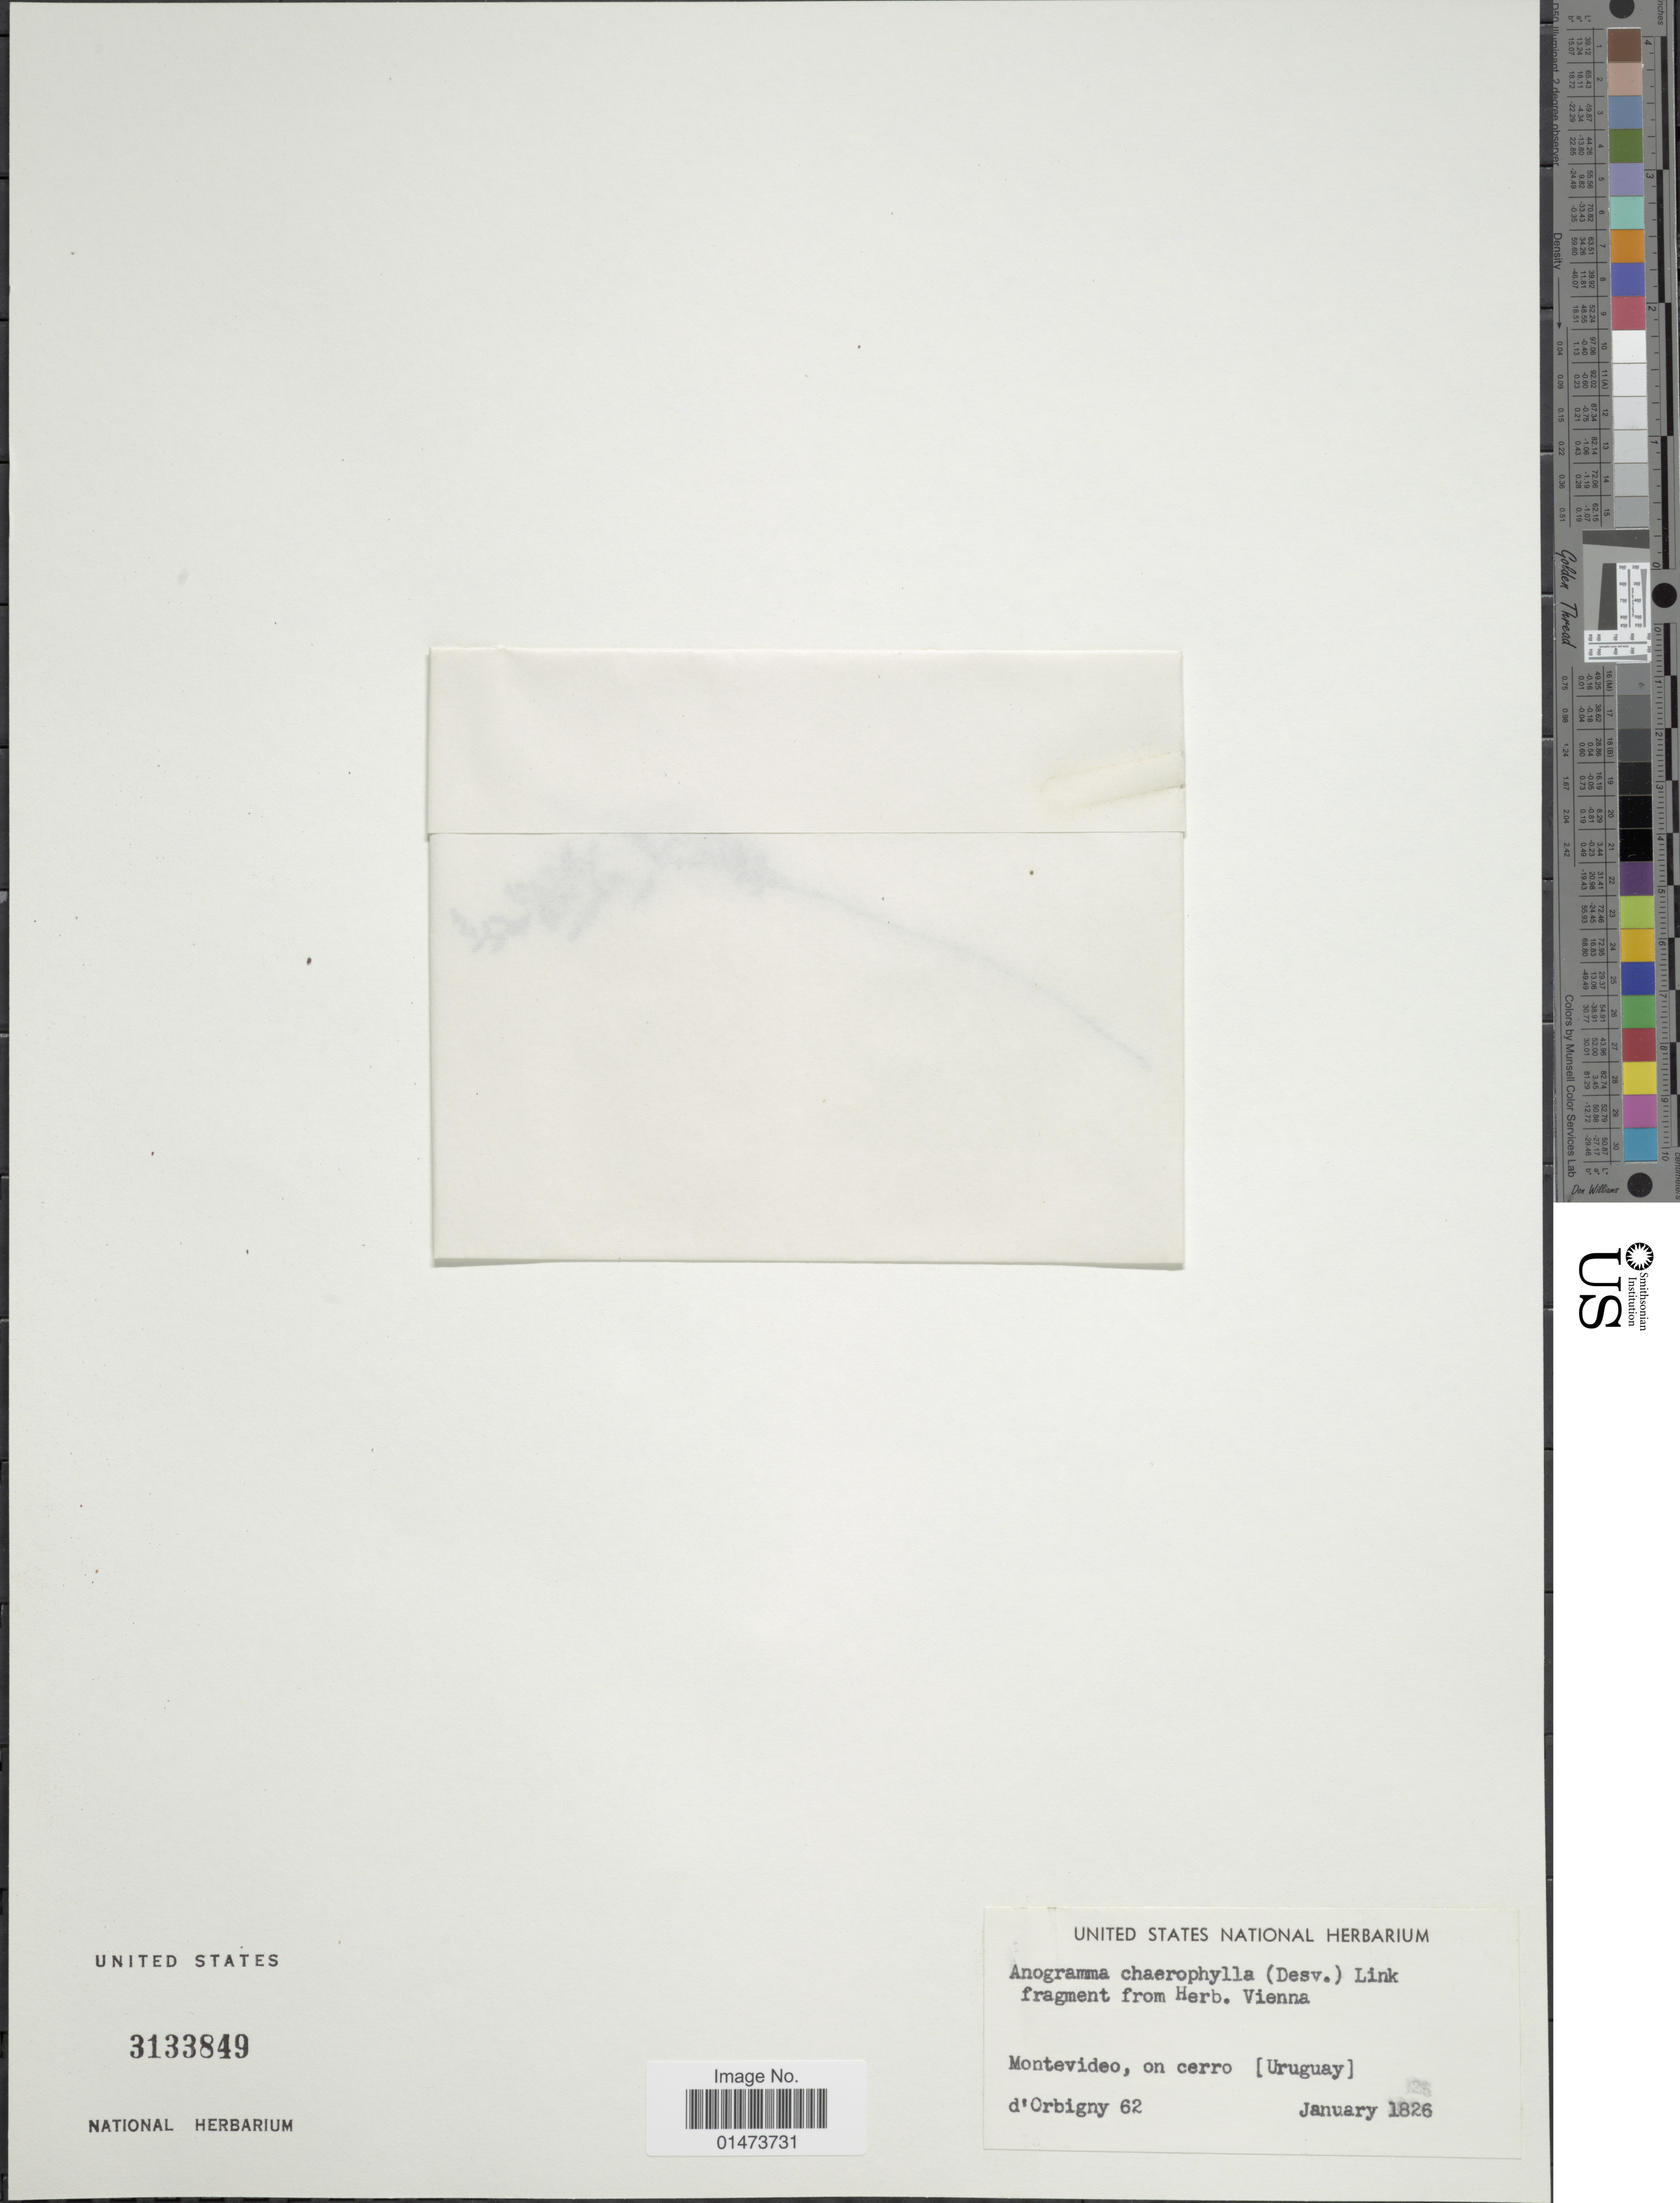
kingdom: Plantae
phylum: Tracheophyta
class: Polypodiopsida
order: Polypodiales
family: Pteridaceae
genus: Anogramma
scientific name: Anogramma chaerophylla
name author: (Desv.) Link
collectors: A. D'Orbigny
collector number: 62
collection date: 1826-01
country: Uruguay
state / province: Montevideo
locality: On cerro.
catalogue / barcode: US 3133849